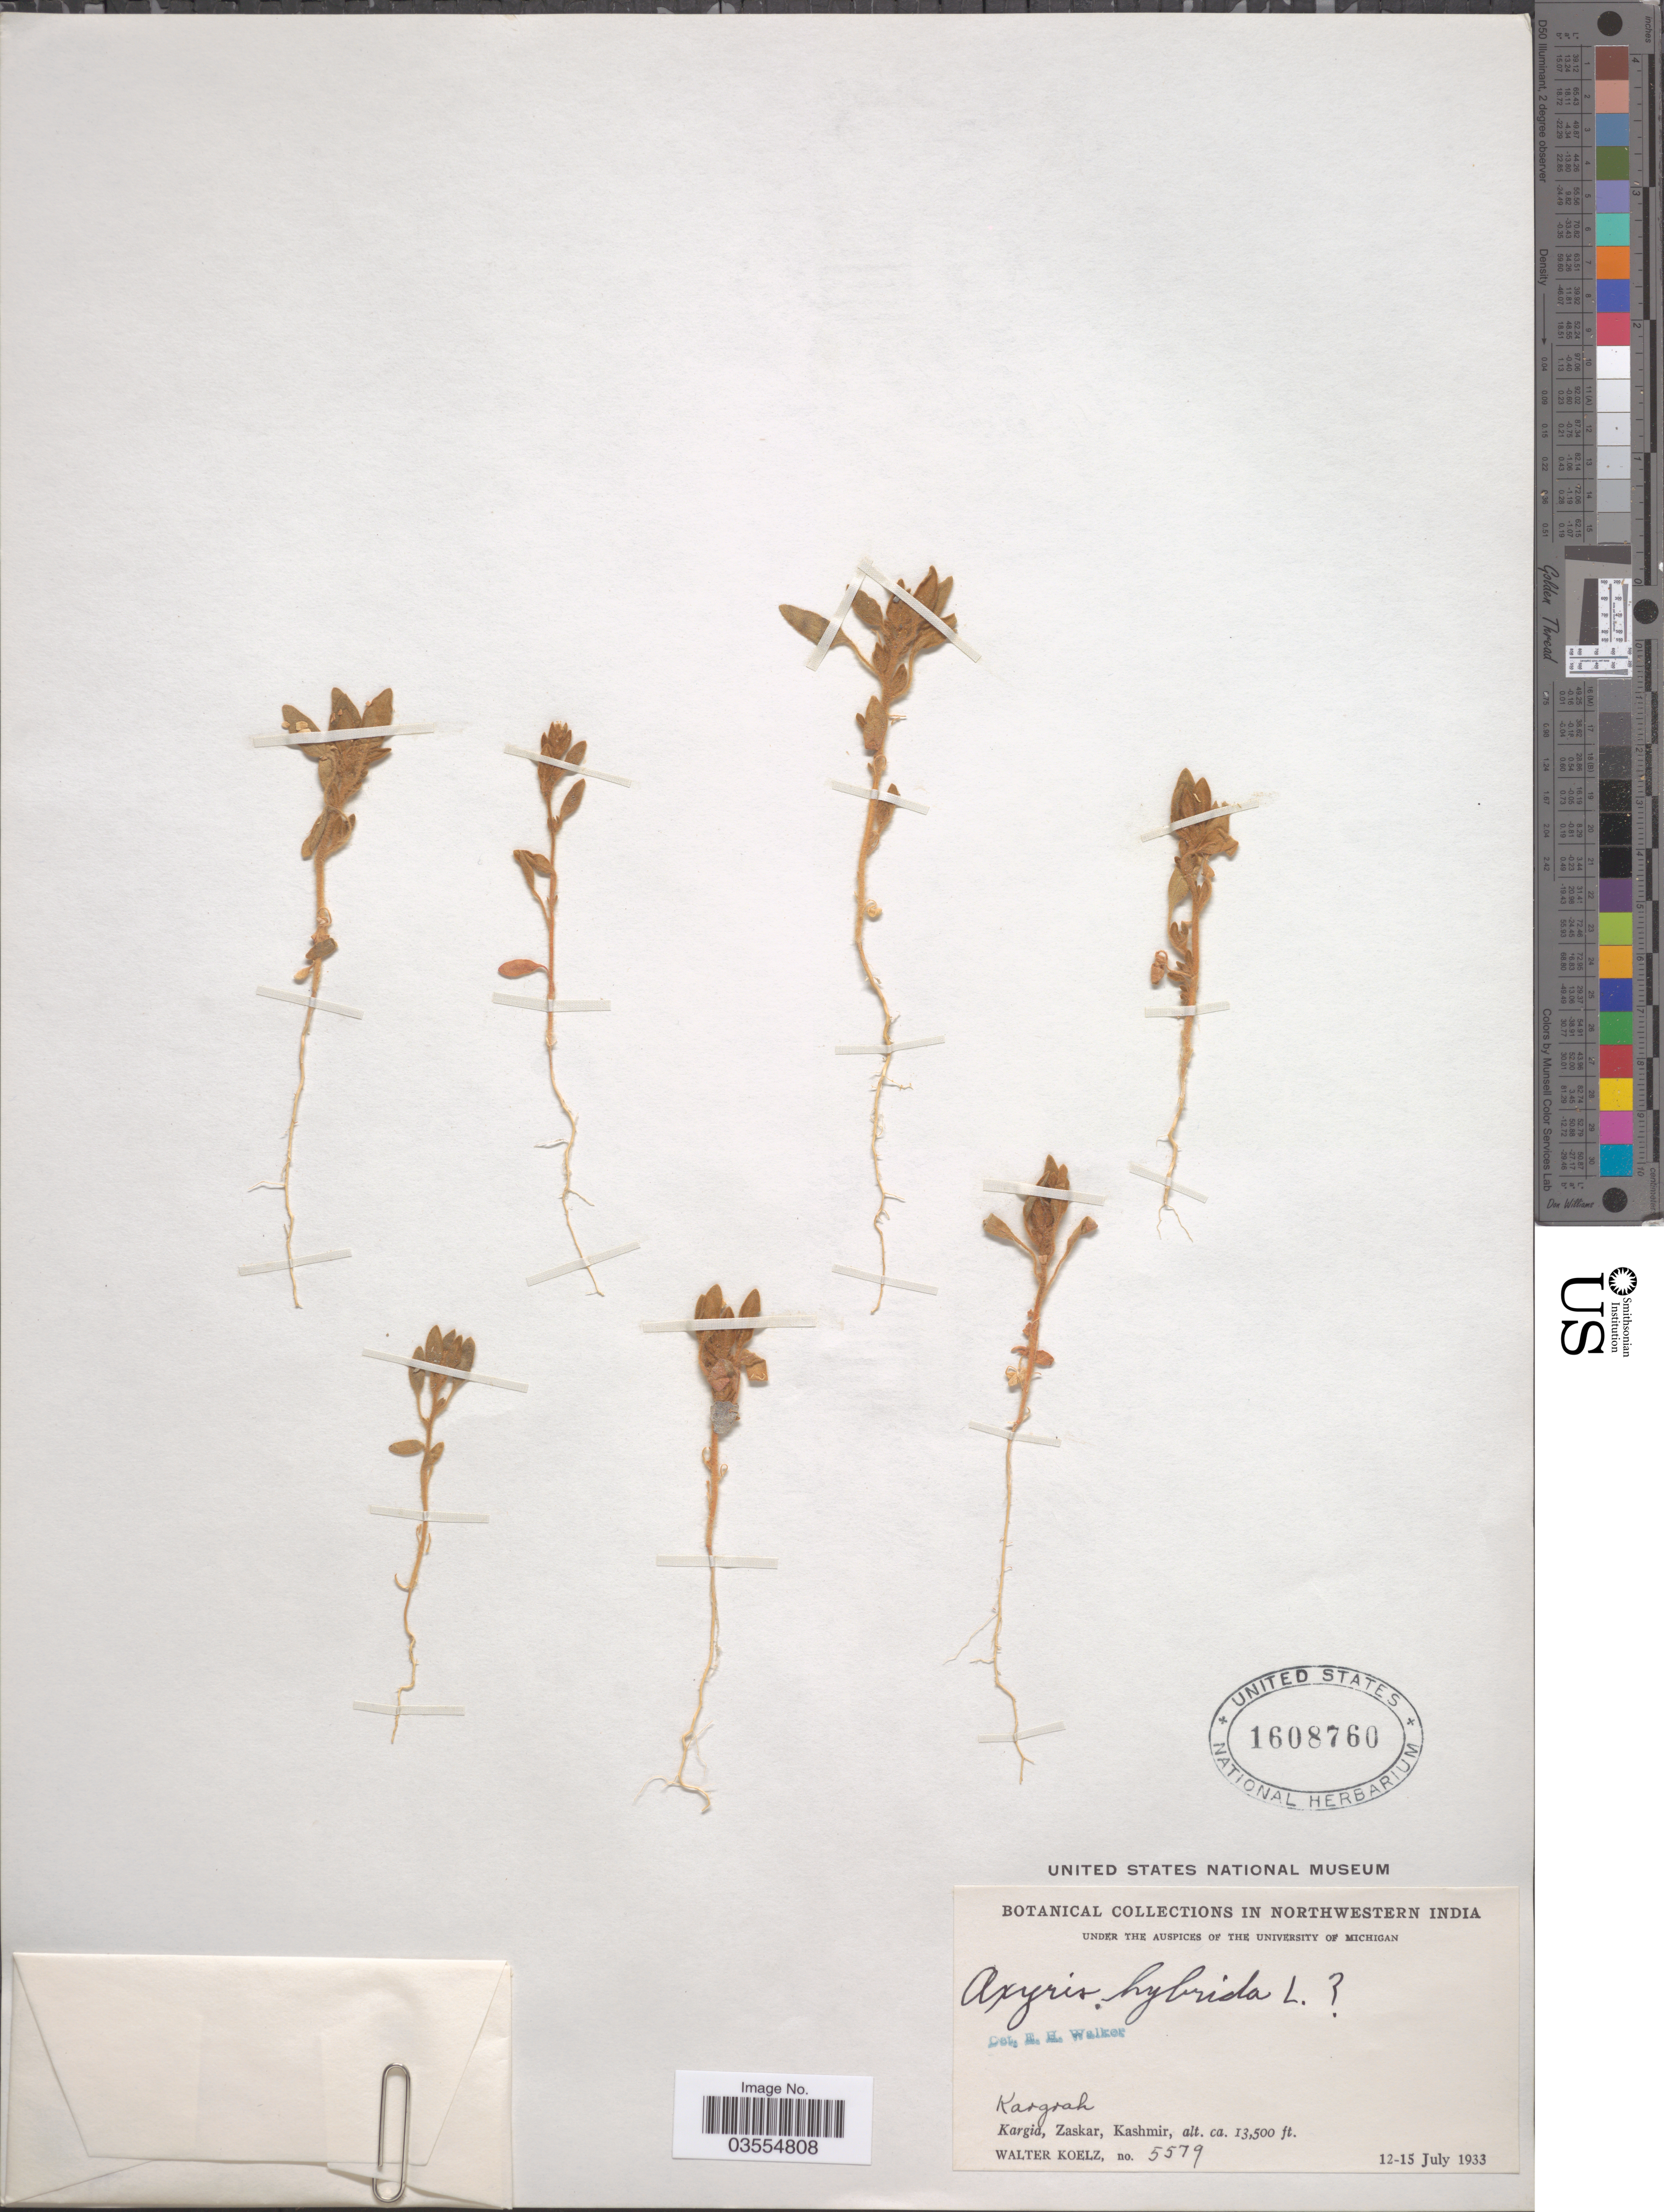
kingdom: Plantae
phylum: Tracheophyta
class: Magnoliopsida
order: Caryophyllales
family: Amaranthaceae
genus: Axyris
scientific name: Axyris hybrida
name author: L.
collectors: W. N. Koelz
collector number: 5579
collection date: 1933-07-12/1933-07-15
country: India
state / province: Jammu and Kashmir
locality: Northwestern India. Kargrah. Kargid, Zaskar, Kashmir.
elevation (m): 4115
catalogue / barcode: US 1608760